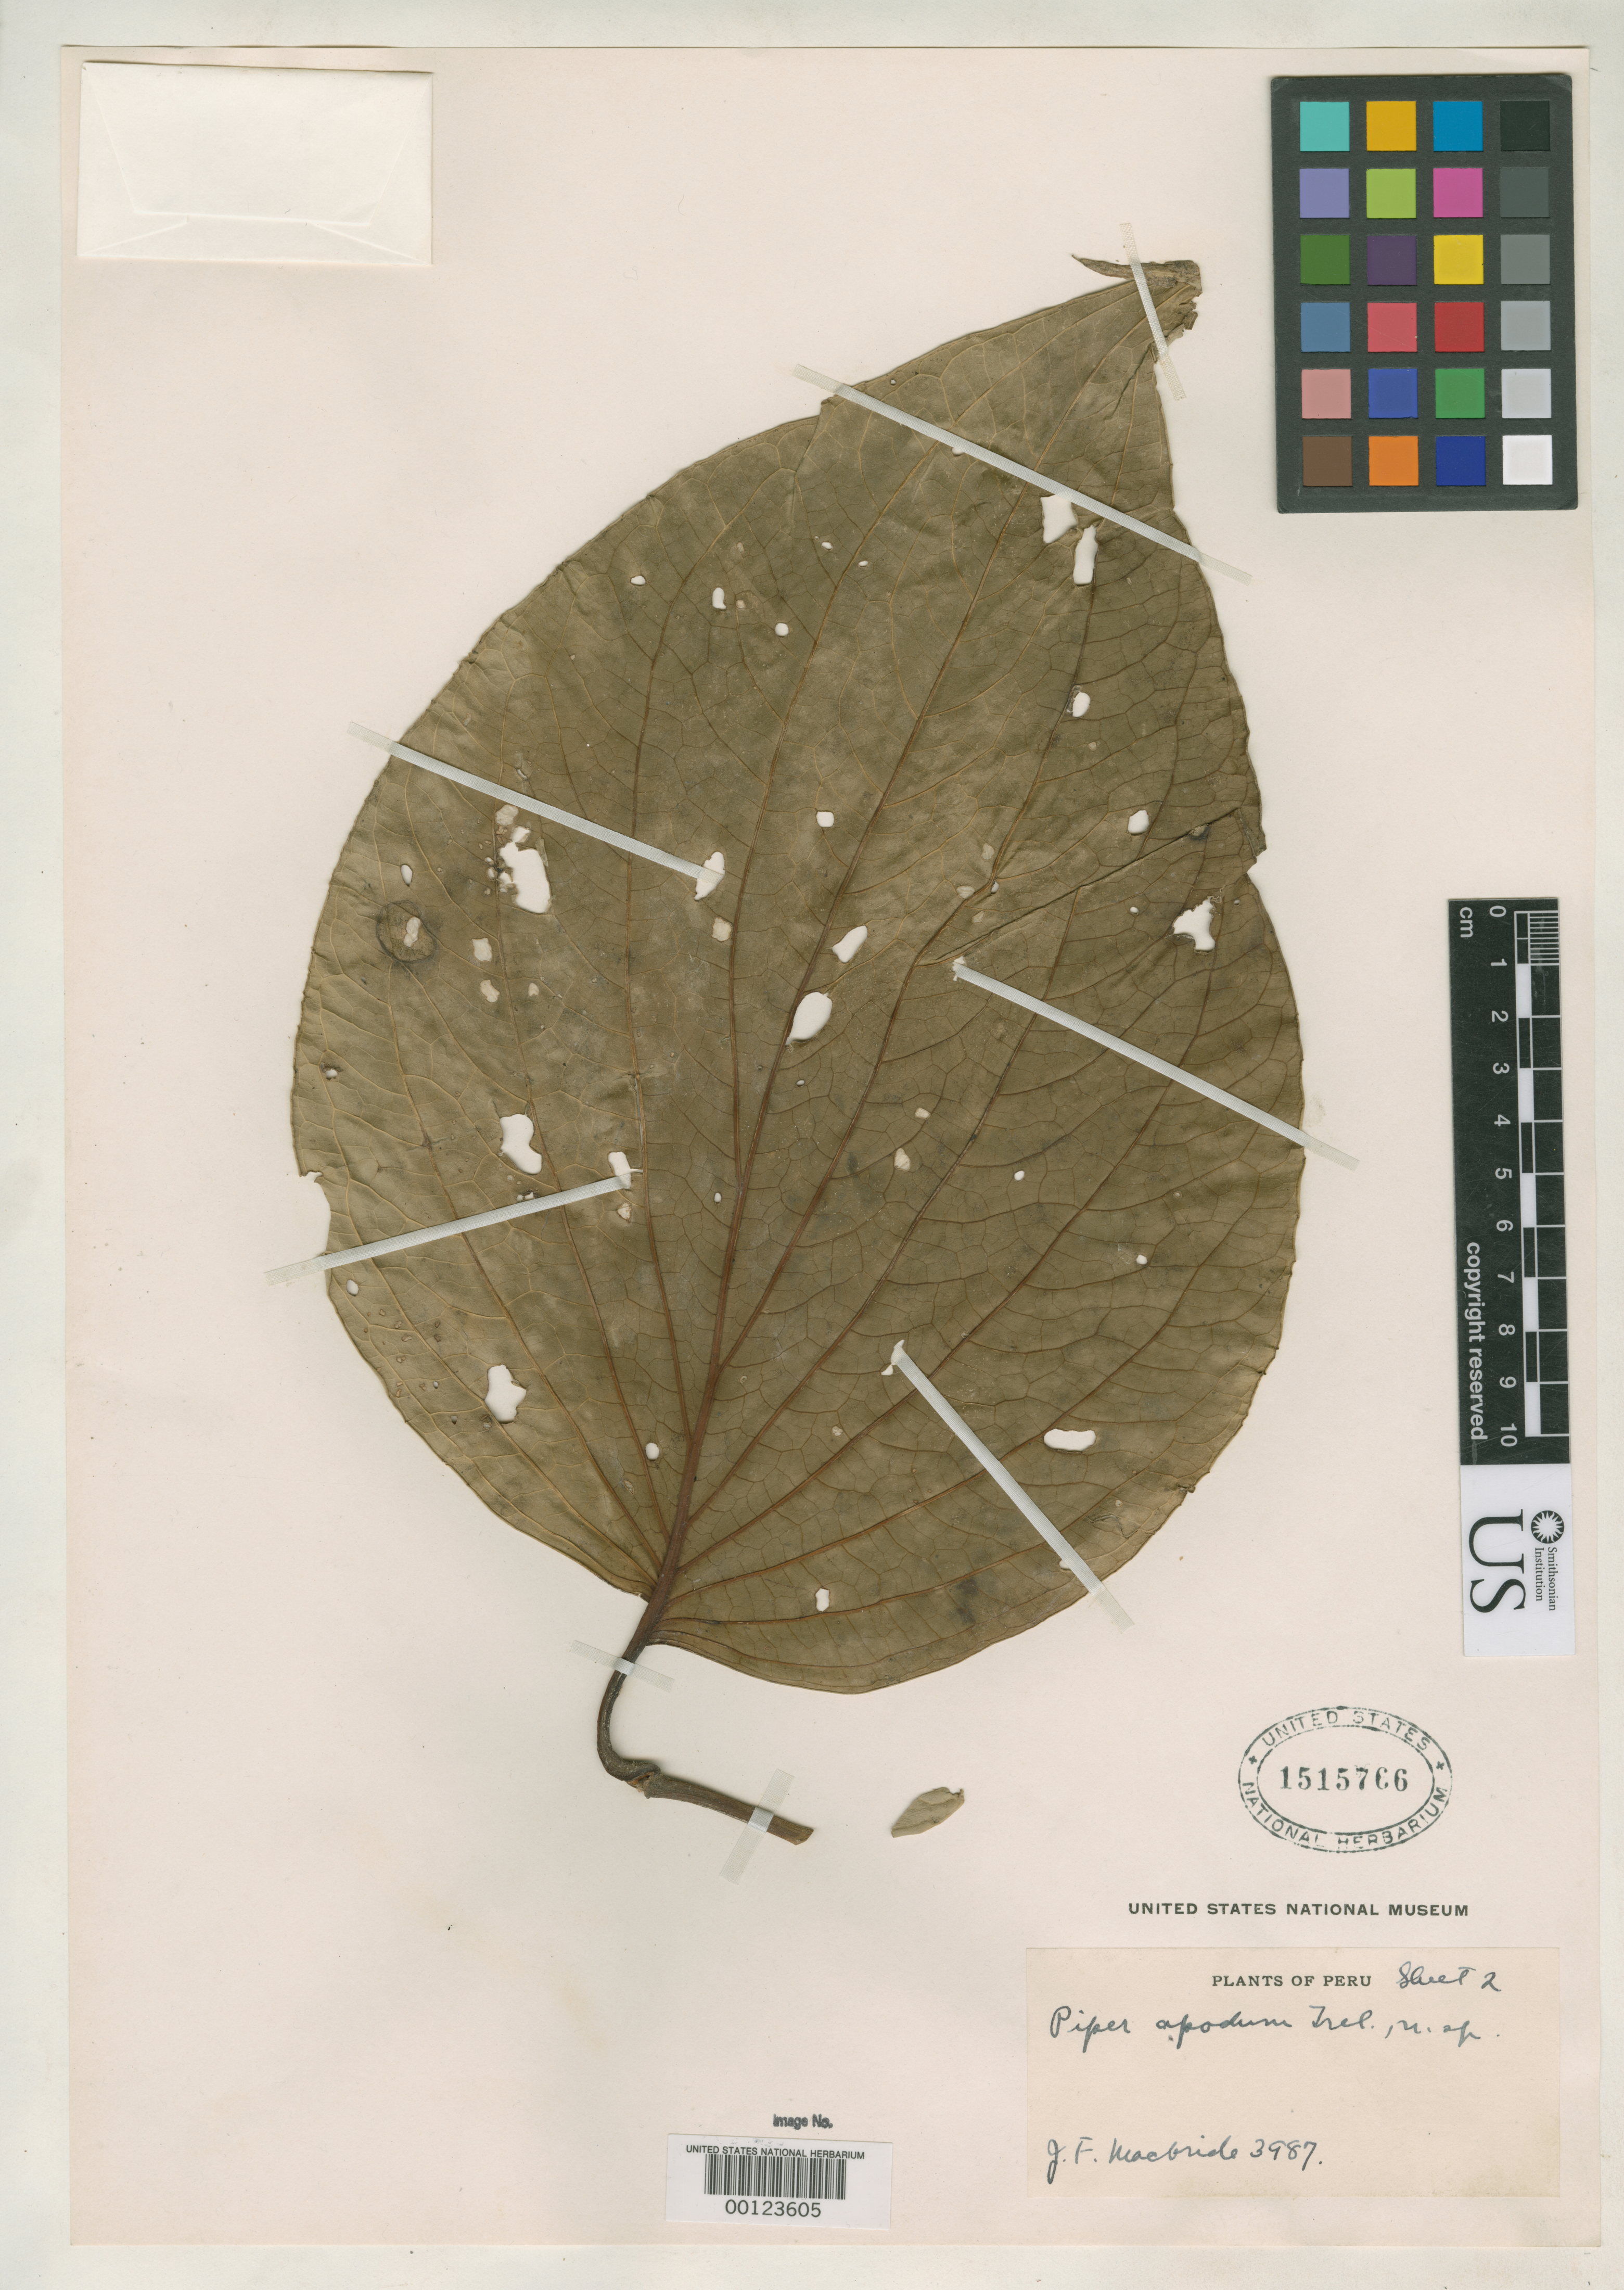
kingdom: Plantae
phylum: Tracheophyta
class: Magnoliopsida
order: Piperales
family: Piperaceae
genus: Piper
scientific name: Piper apodum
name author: Trel. in J.F. Macbr.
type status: Isotype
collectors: J. F. Macbride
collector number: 3987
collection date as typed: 23 May 1923 to 04 Jun 1923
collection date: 1923-05-23/1923-06-04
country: Peru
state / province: Huánuco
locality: Muña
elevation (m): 2100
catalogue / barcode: US 1515766